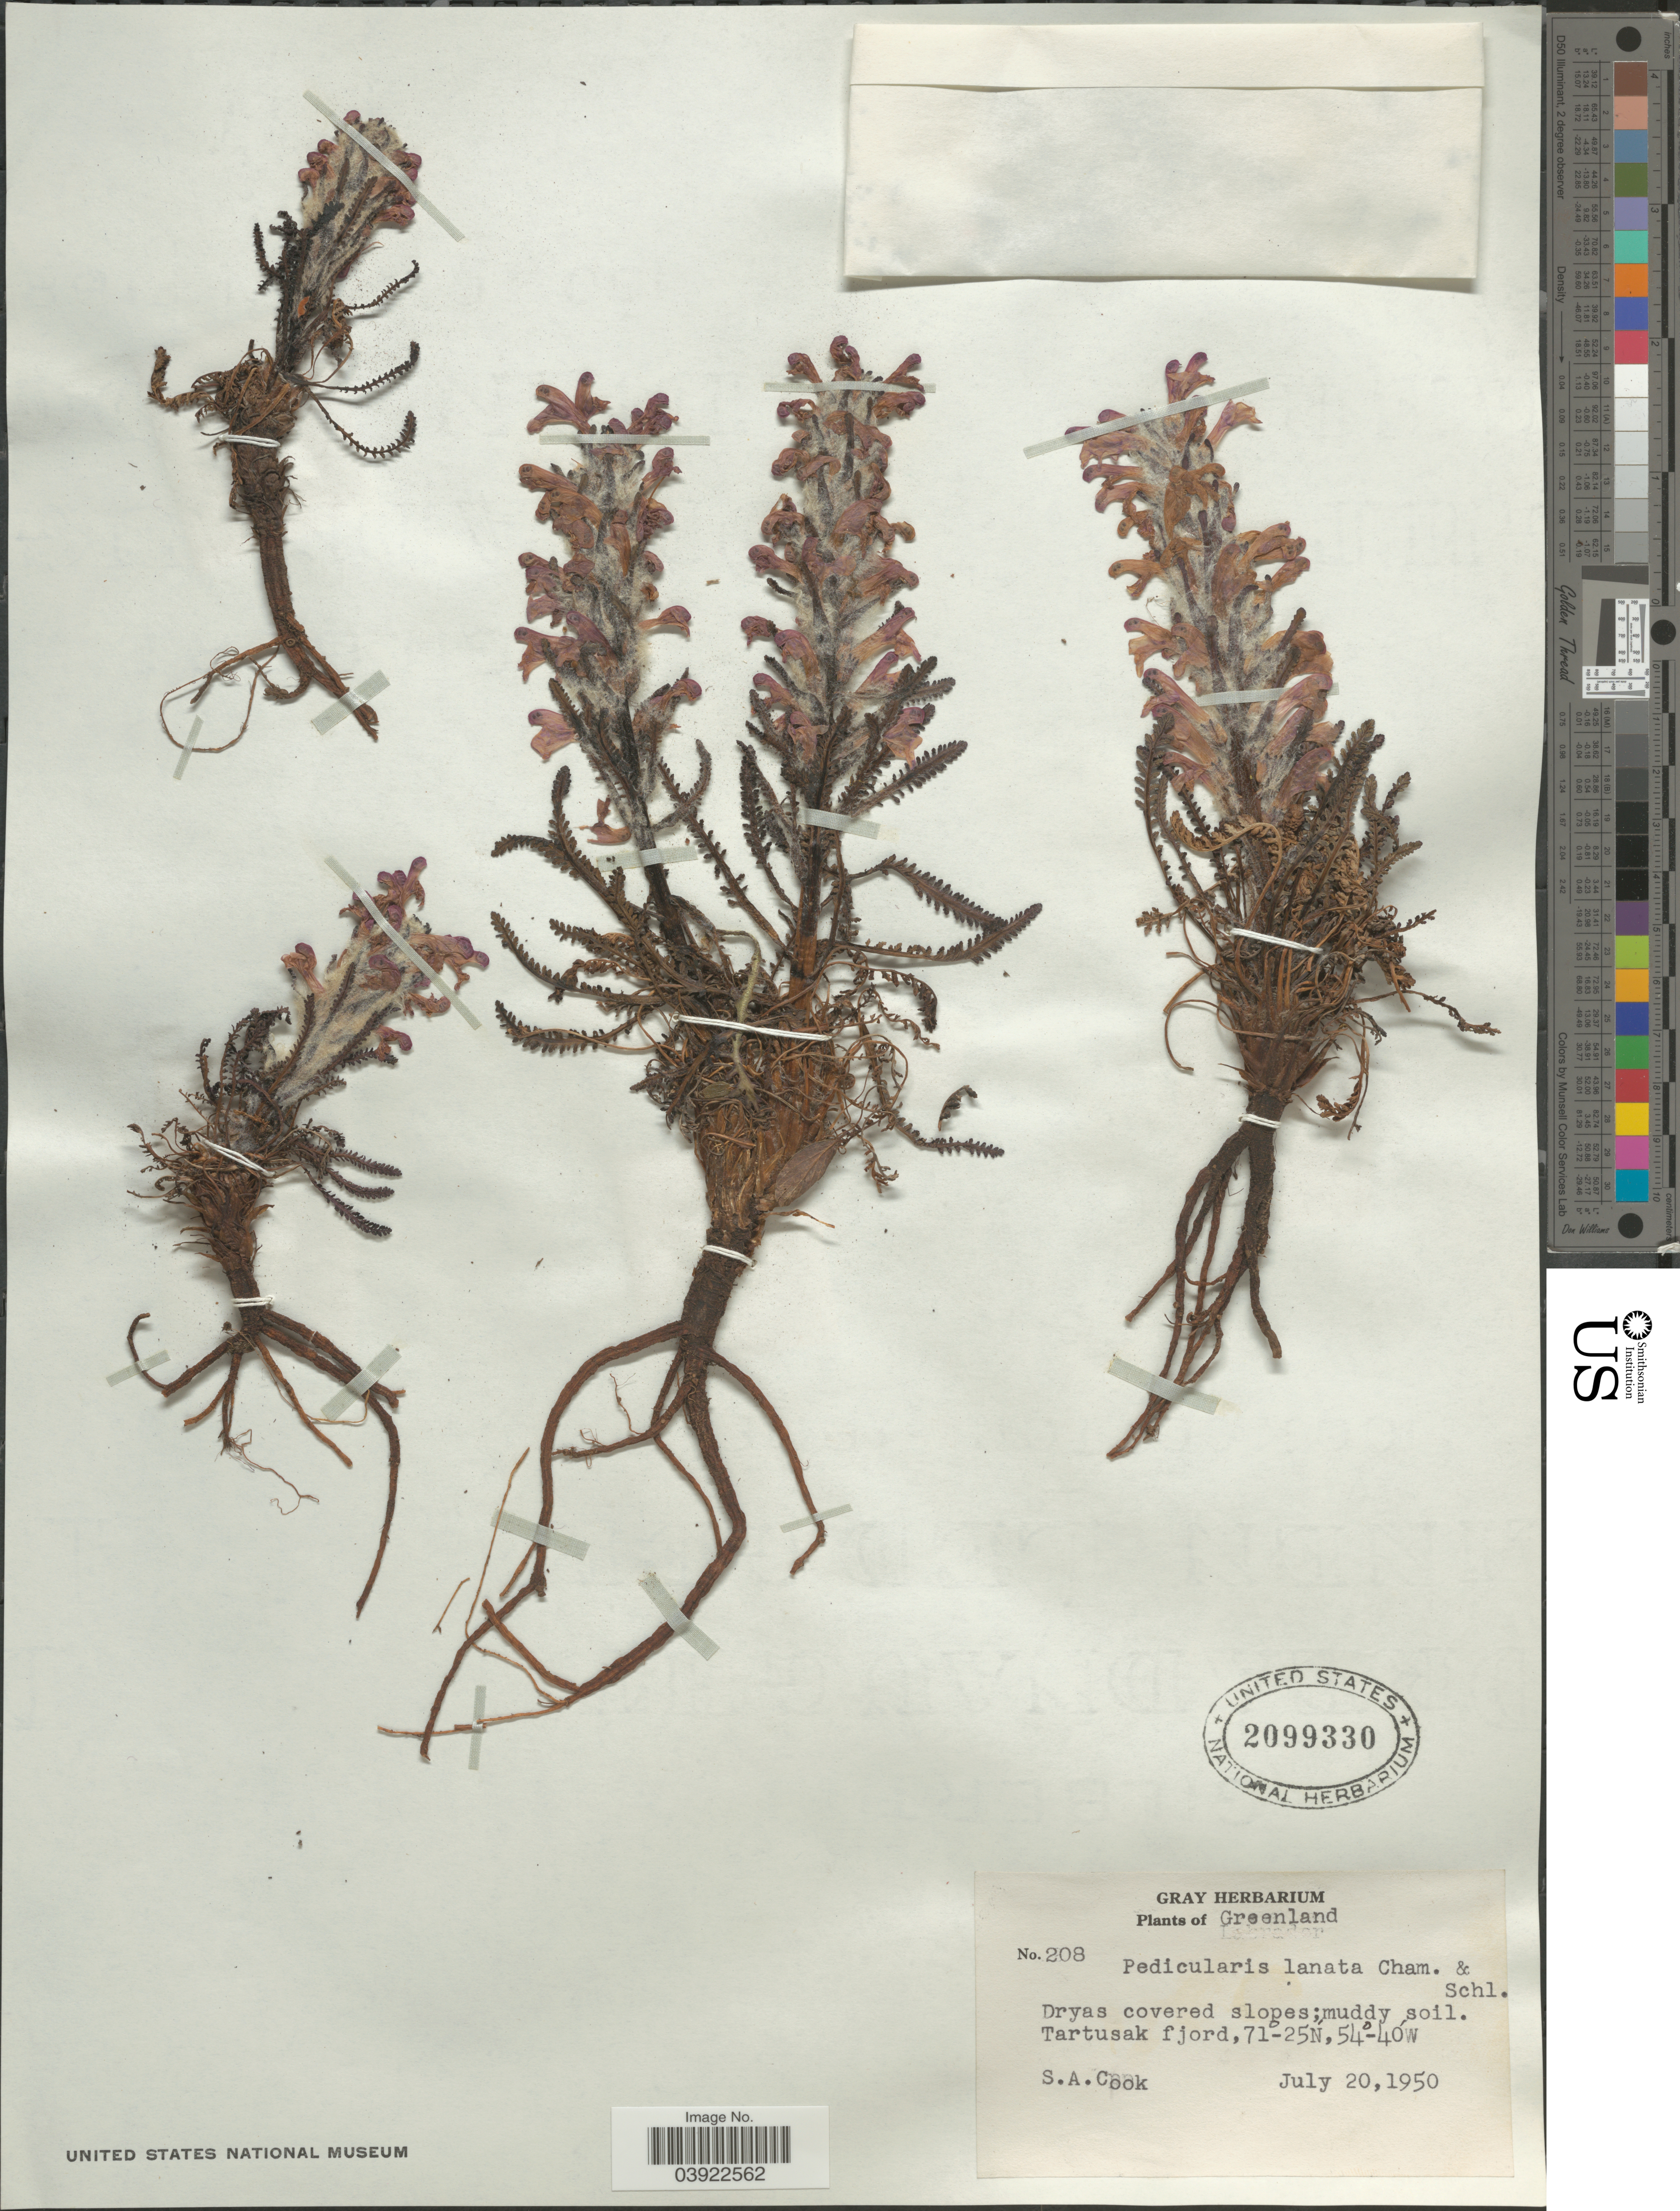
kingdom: Plantae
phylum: Tracheophyta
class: Magnoliopsida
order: Lamiales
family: Orobanchaceae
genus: Pedicularis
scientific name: Pedicularis lanata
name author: Willd. ex Cham. & Schltdl.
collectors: S. A. Cook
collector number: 208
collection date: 1950-07-20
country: Greenland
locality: Tartusak fjord.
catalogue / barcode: US 2099330